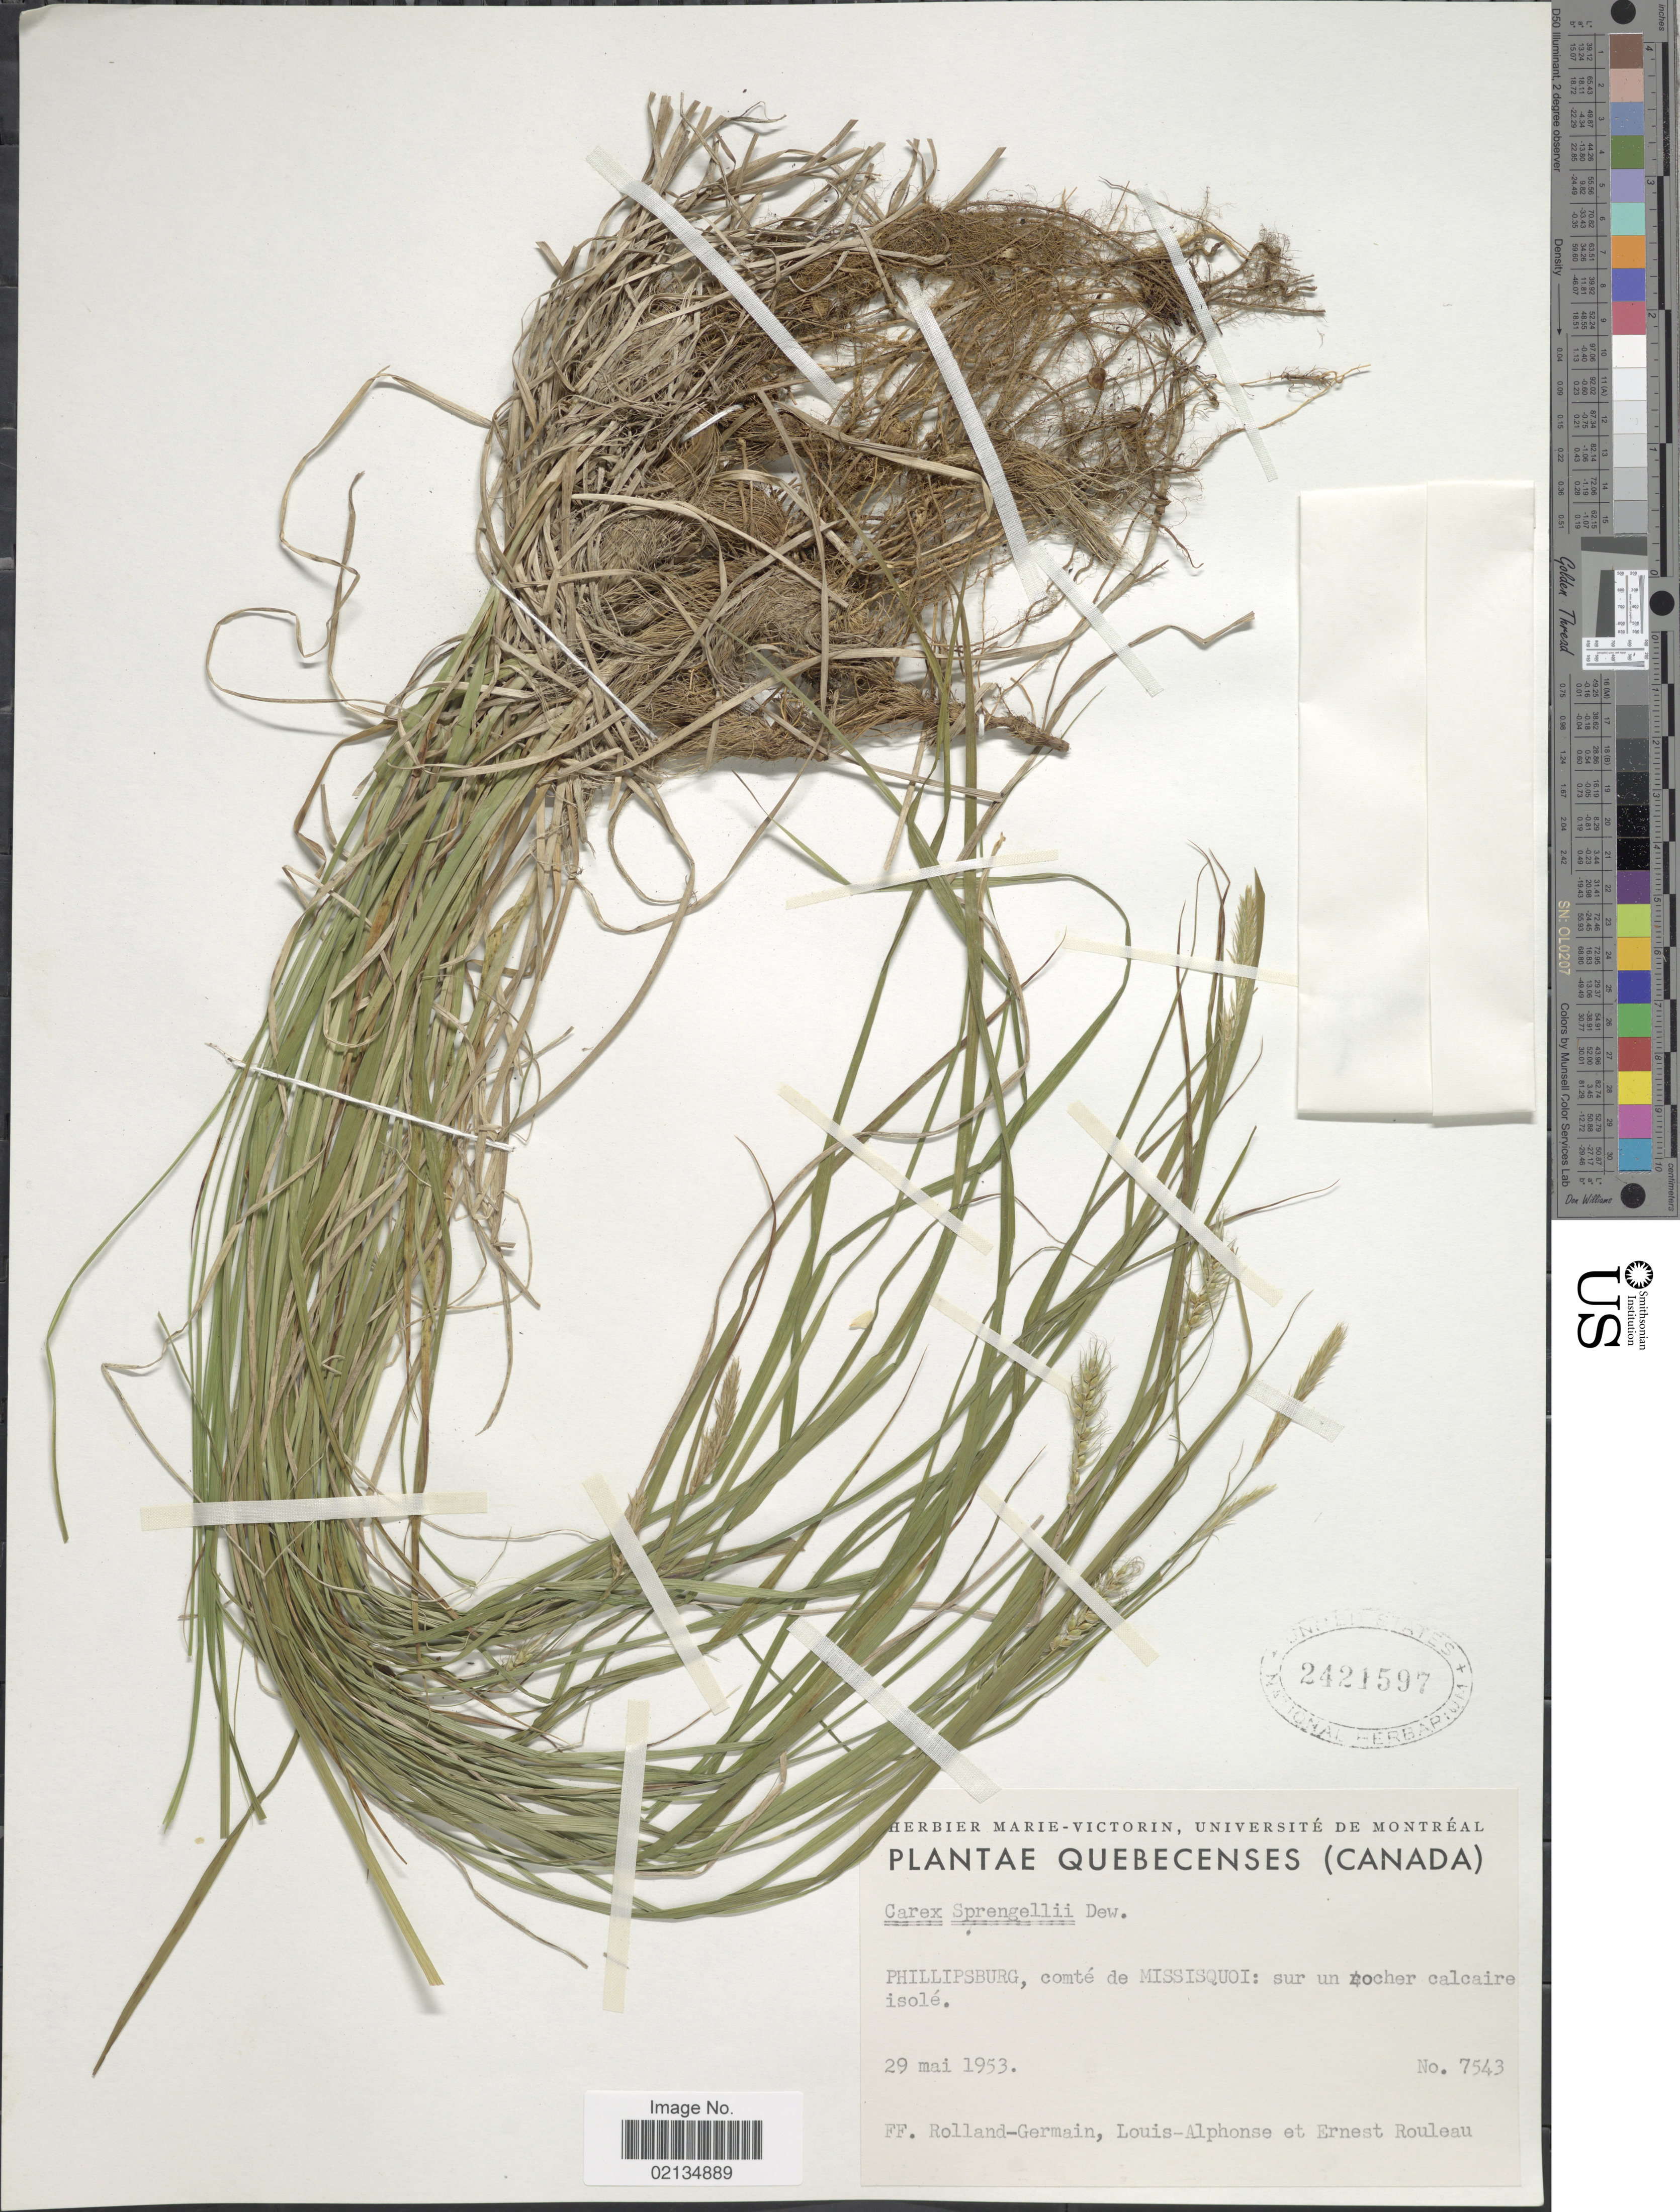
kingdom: Plantae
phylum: Tracheophyta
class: Liliopsida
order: Poales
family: Cyperaceae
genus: Carex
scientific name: Carex sprengelii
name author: Dewey ex Spreng.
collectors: Rolland-Germain, Louis-Alphonse & E. Rouleau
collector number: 7543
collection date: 1953-05-29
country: Canada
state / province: Quebec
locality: Quebecenses (Canada) Phillipsburg, comte de Missisquoi: sur un zocher calcaire isole.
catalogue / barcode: US 2421597